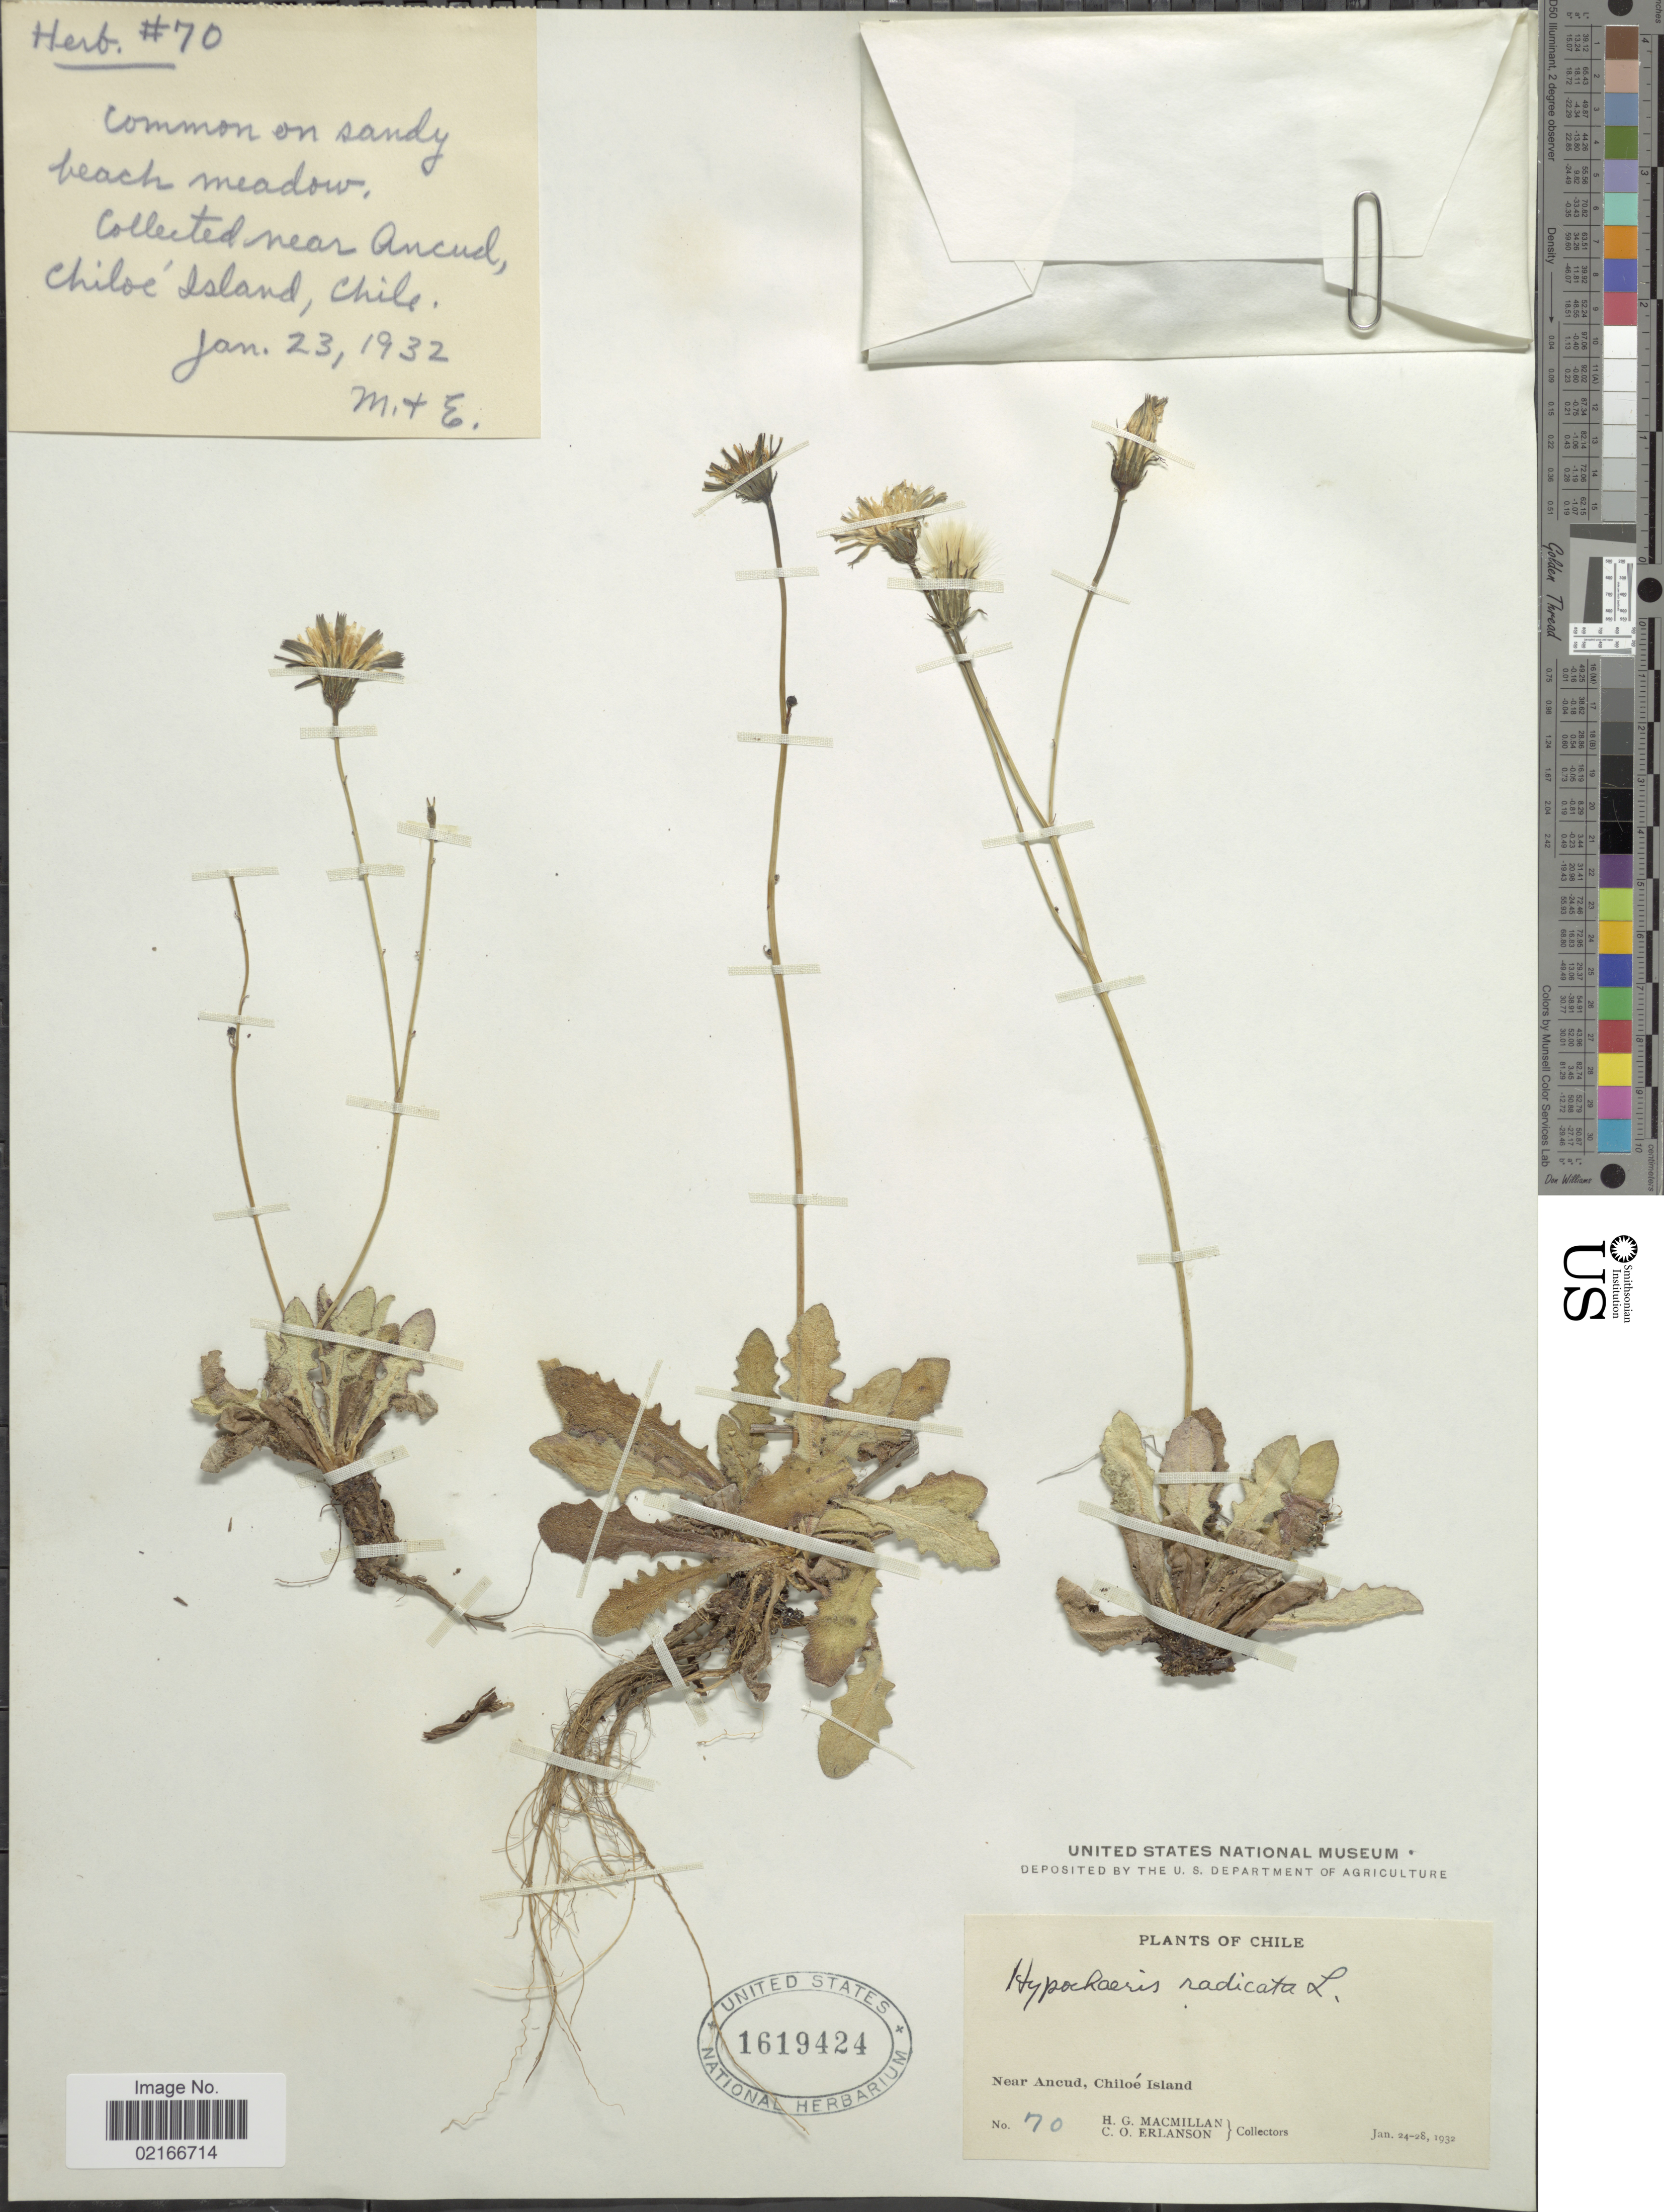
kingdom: Plantae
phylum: Tracheophyta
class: Magnoliopsida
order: Asterales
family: Asteraceae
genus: Hypochaeris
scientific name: Hypochaeris radicata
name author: L.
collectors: H. MacMillan & C. O. Erlanson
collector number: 70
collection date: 1932-01-23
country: Chile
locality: Near Ancud, Chiloé Island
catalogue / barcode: US 1619424